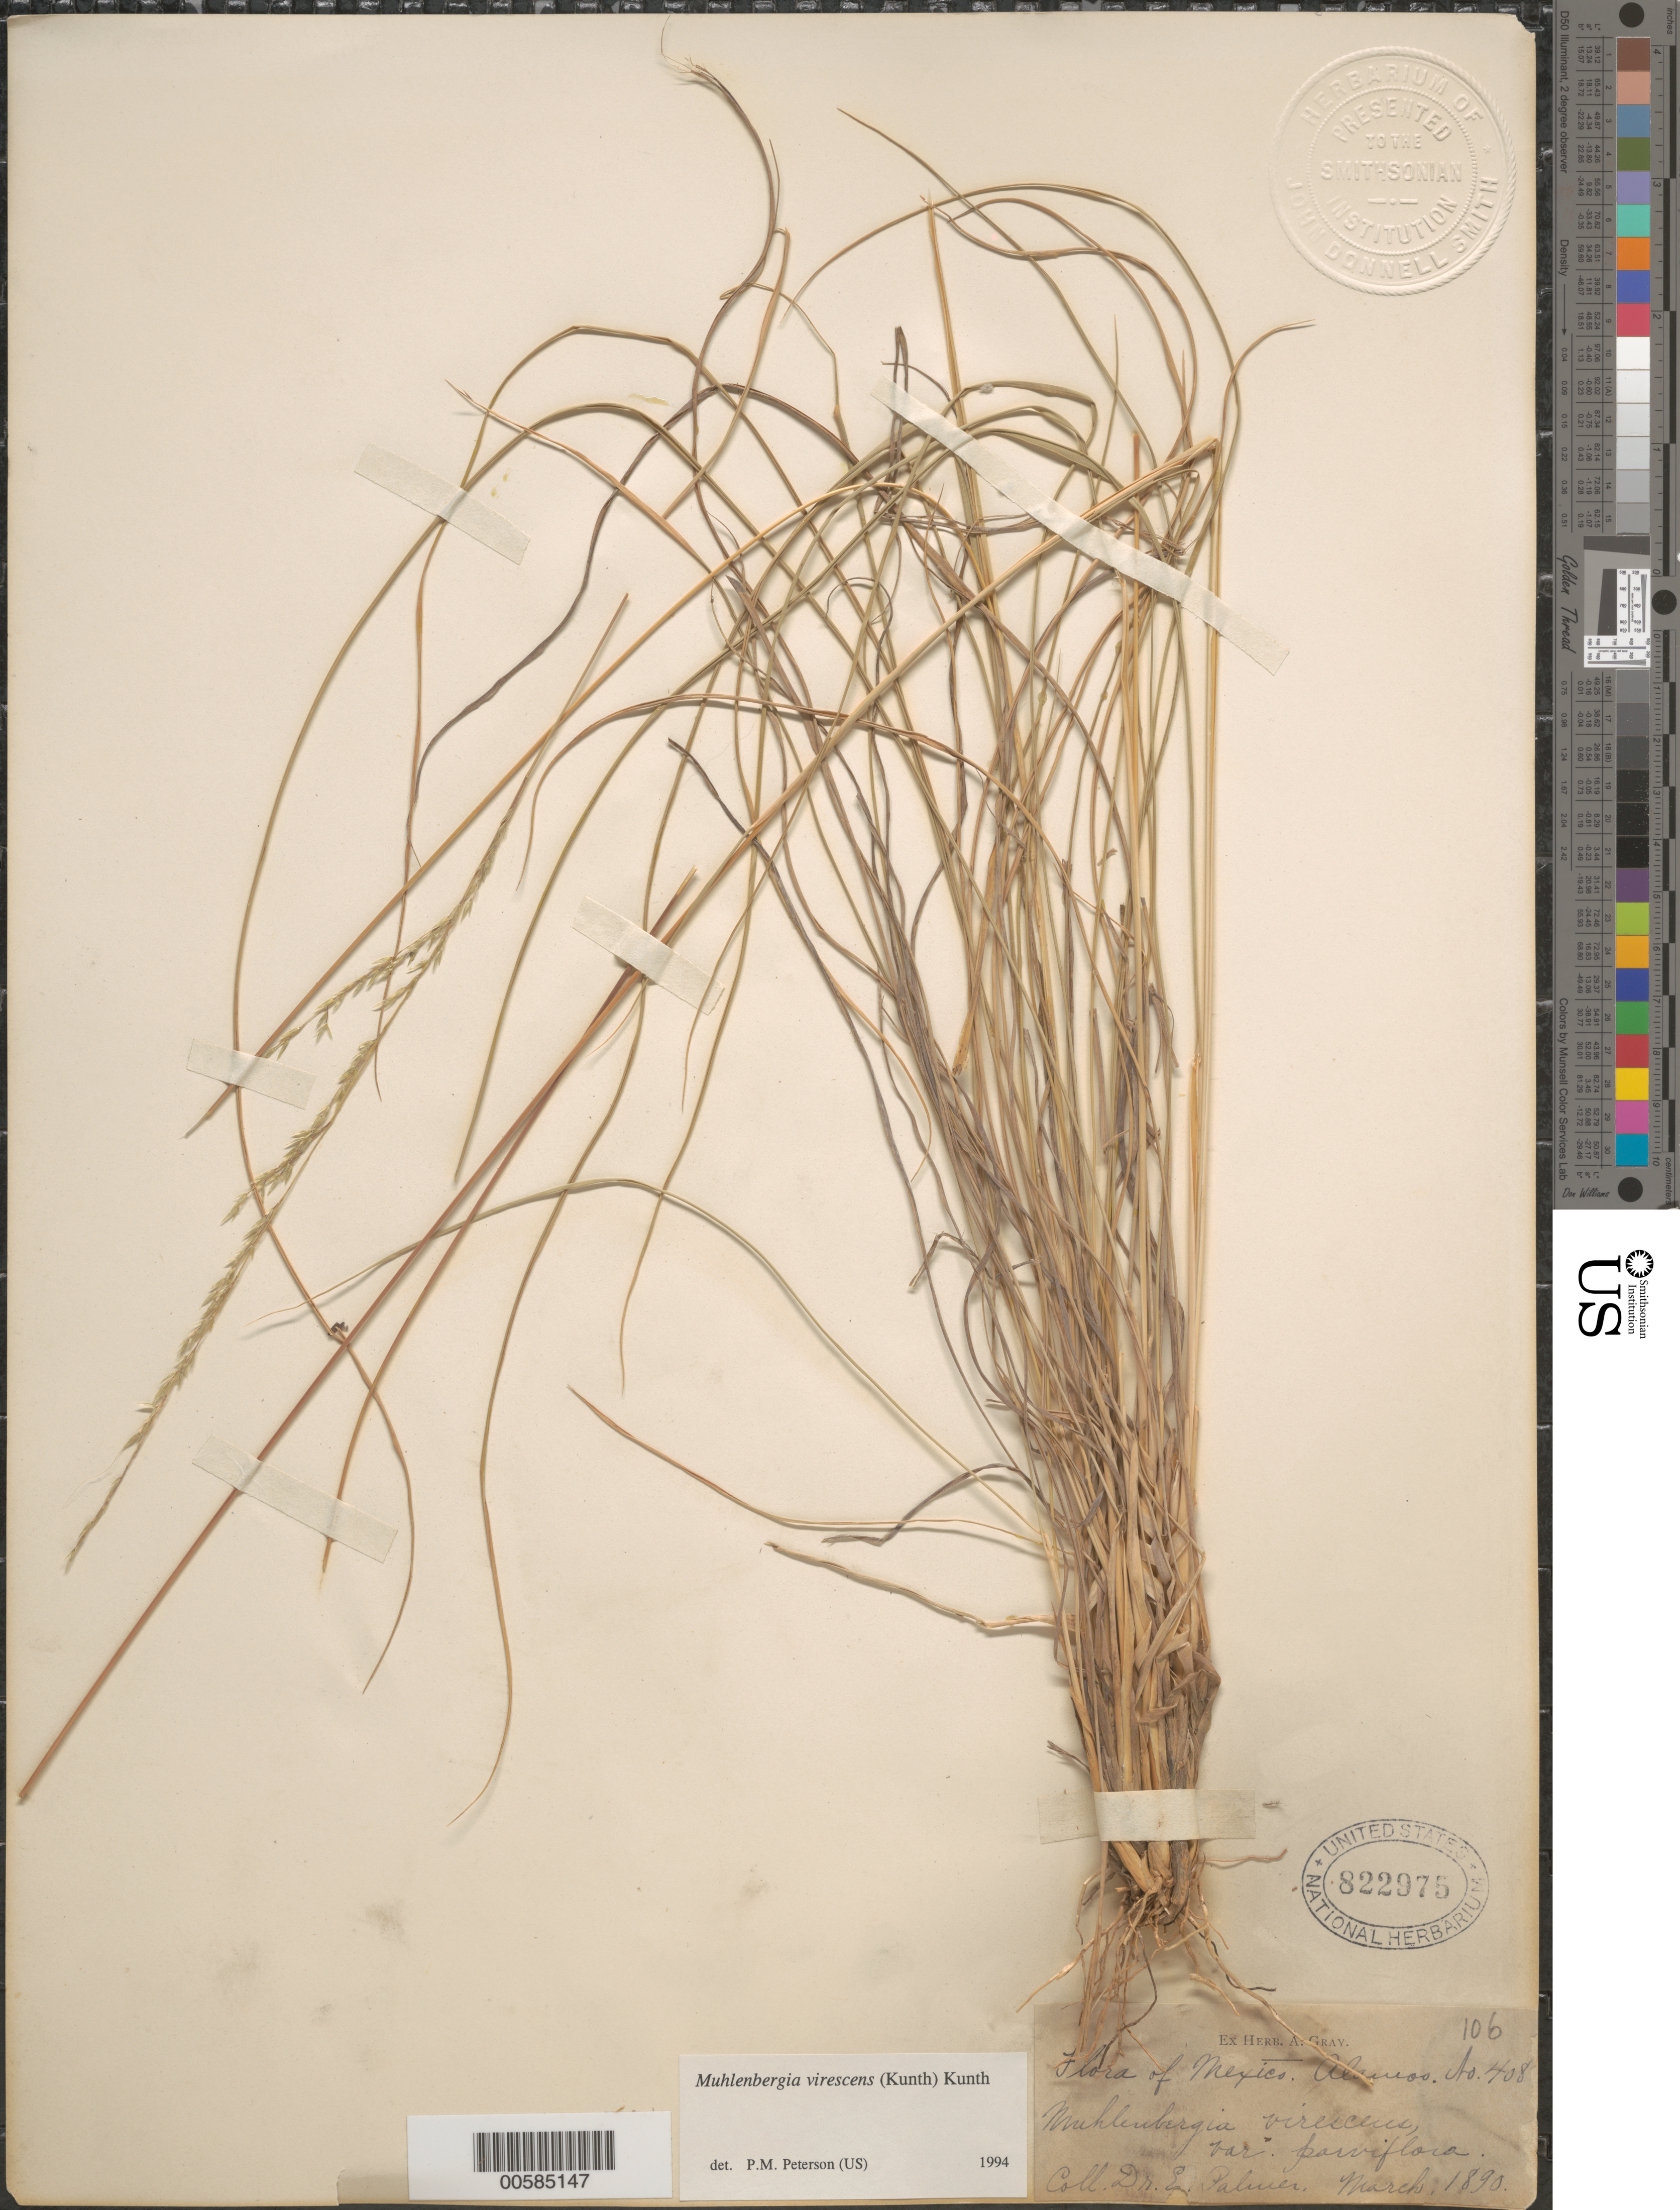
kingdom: Plantae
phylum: Tracheophyta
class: Liliopsida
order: Poales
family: Poaceae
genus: Muhlenbergia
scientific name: Muhlenbergia virescens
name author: (Kunth) Trin.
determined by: Peterson, Paul M., (BOT), Smithsonian Institution - National Museum of Natural History (UNITED STATES)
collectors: E. Palmer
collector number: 408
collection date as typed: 0 Mar 1890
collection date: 1890-03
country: Mexico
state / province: Durango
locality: San Ramon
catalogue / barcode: US 822975